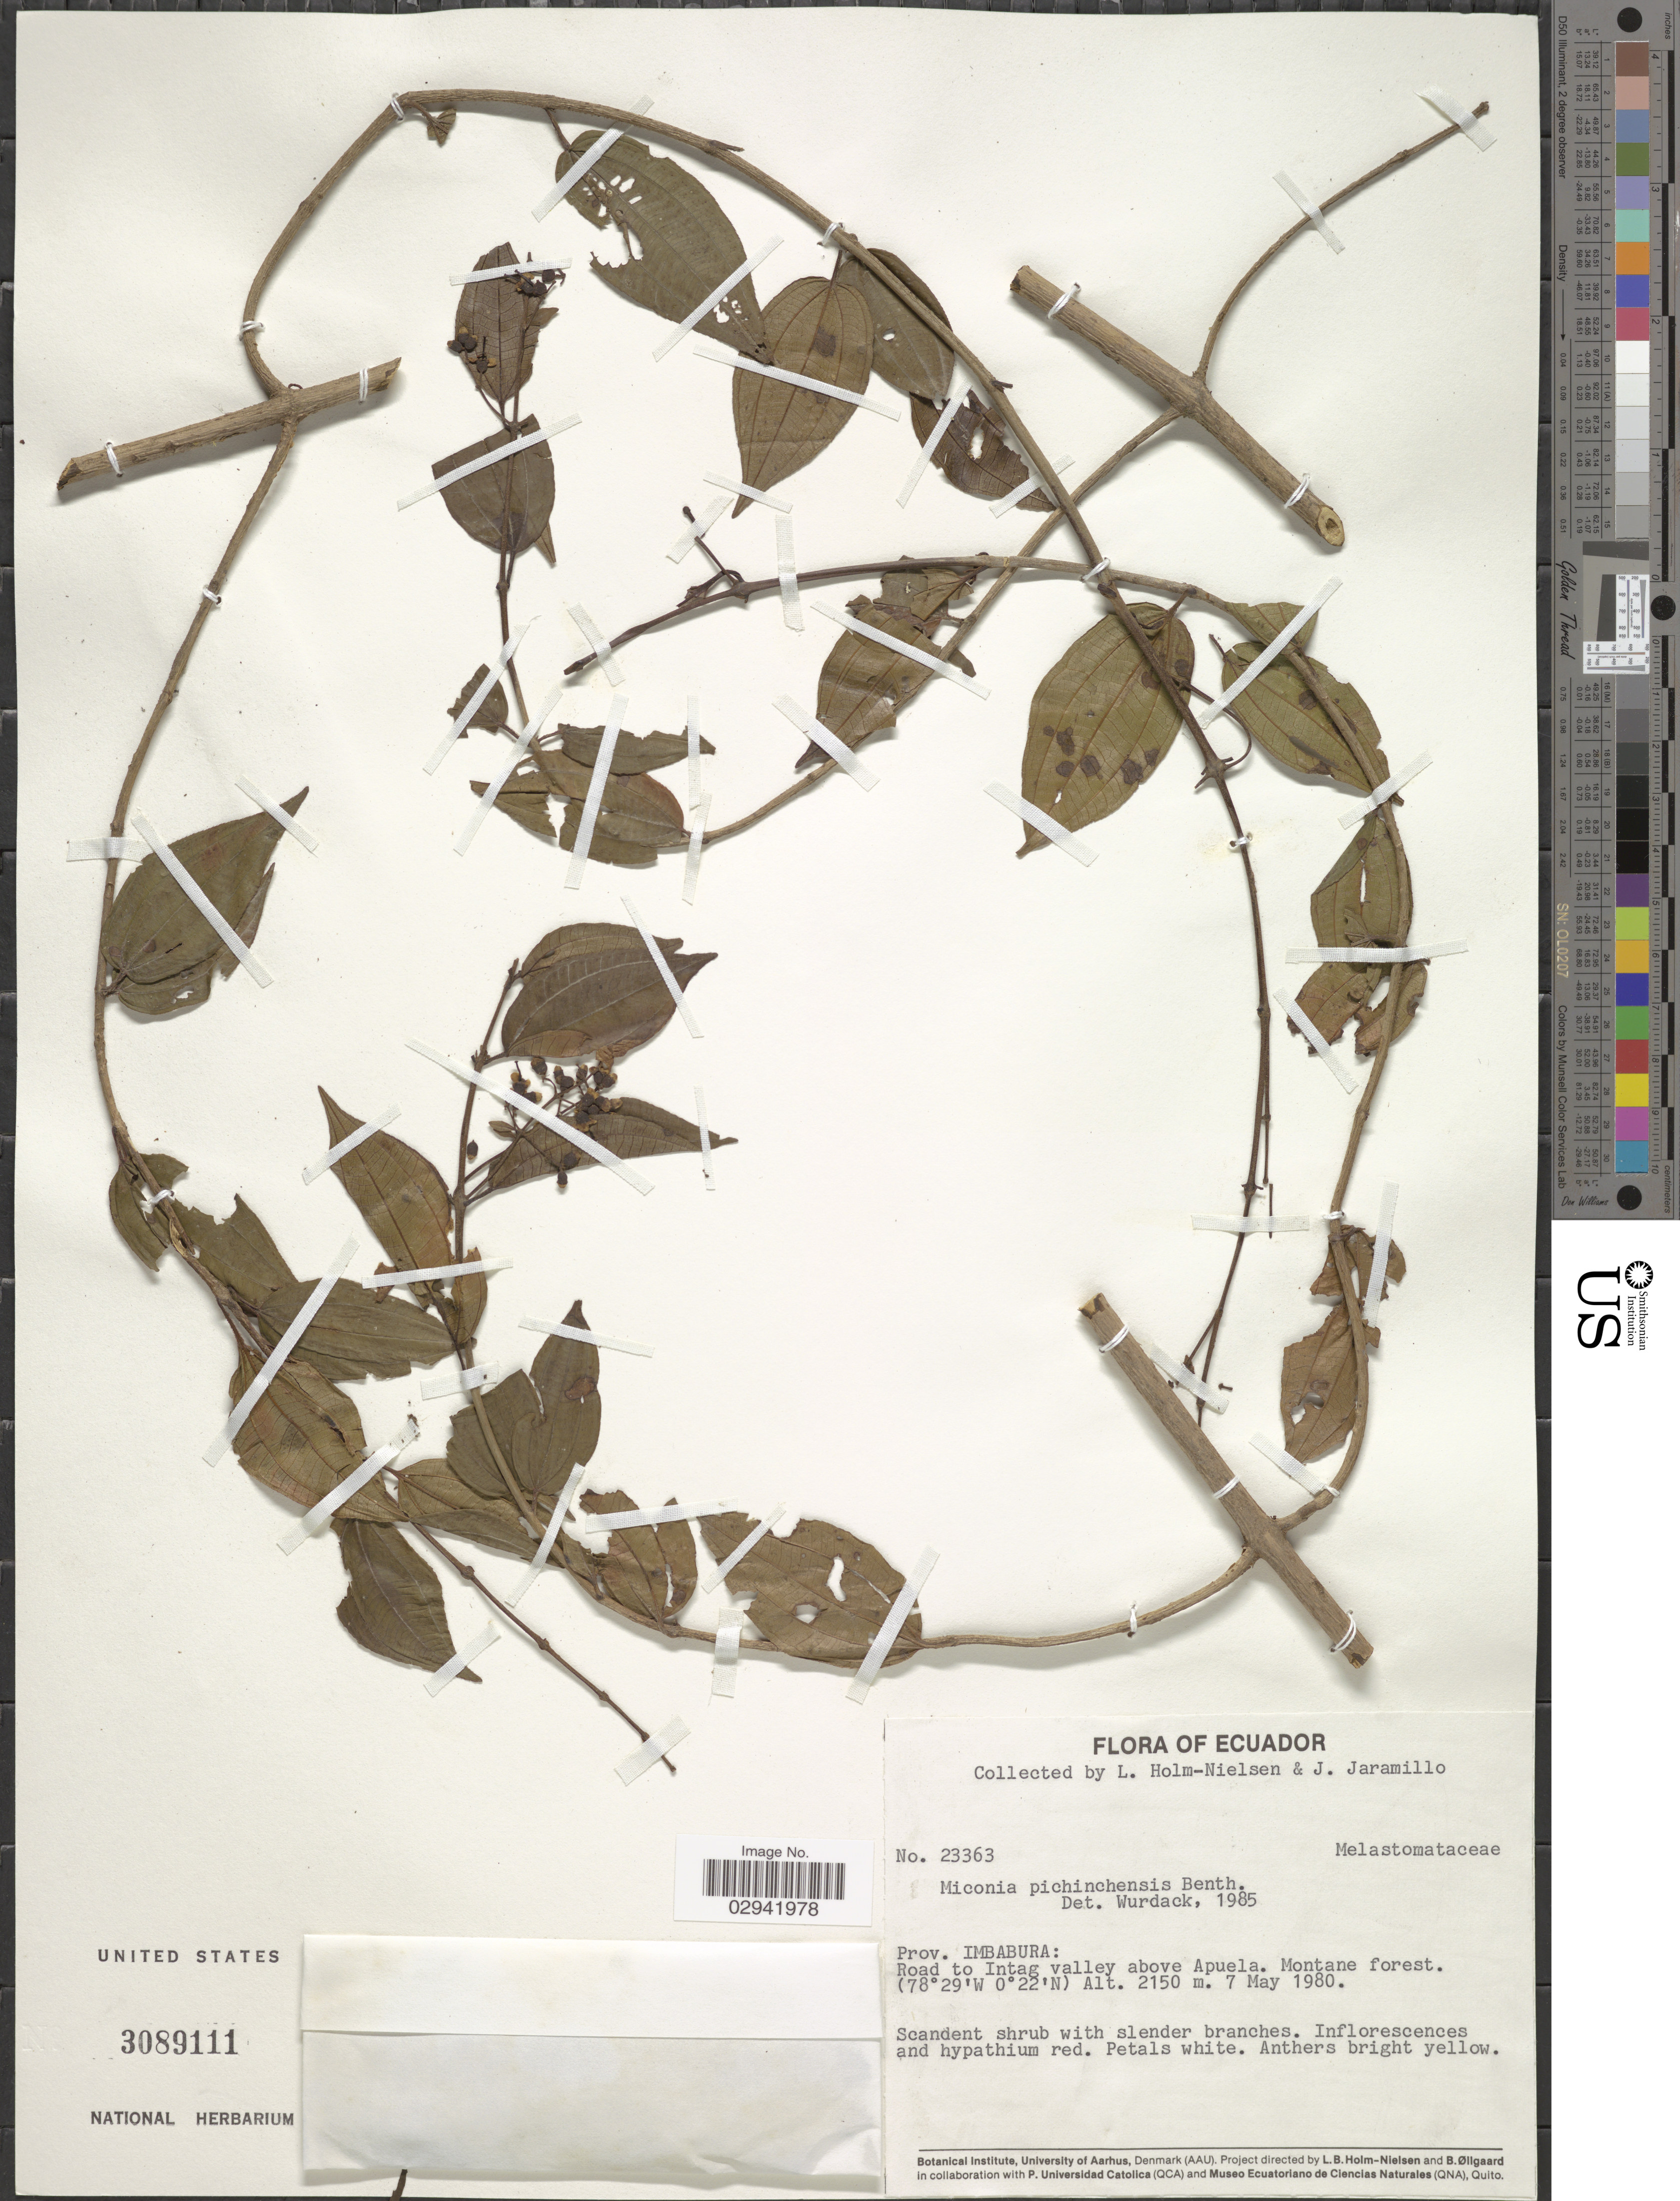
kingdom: Plantae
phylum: Tracheophyta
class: Magnoliopsida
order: Myrtales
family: Melastomataceae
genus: Miconia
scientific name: Miconia pichinchensis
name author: Benth.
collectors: L. Holm-Nielsen & J. Jaramillo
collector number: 23363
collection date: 1980-05-07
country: Ecuador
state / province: Imbabura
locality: Road to Intag valley above Apuela.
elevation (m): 2150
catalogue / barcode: US 3089111